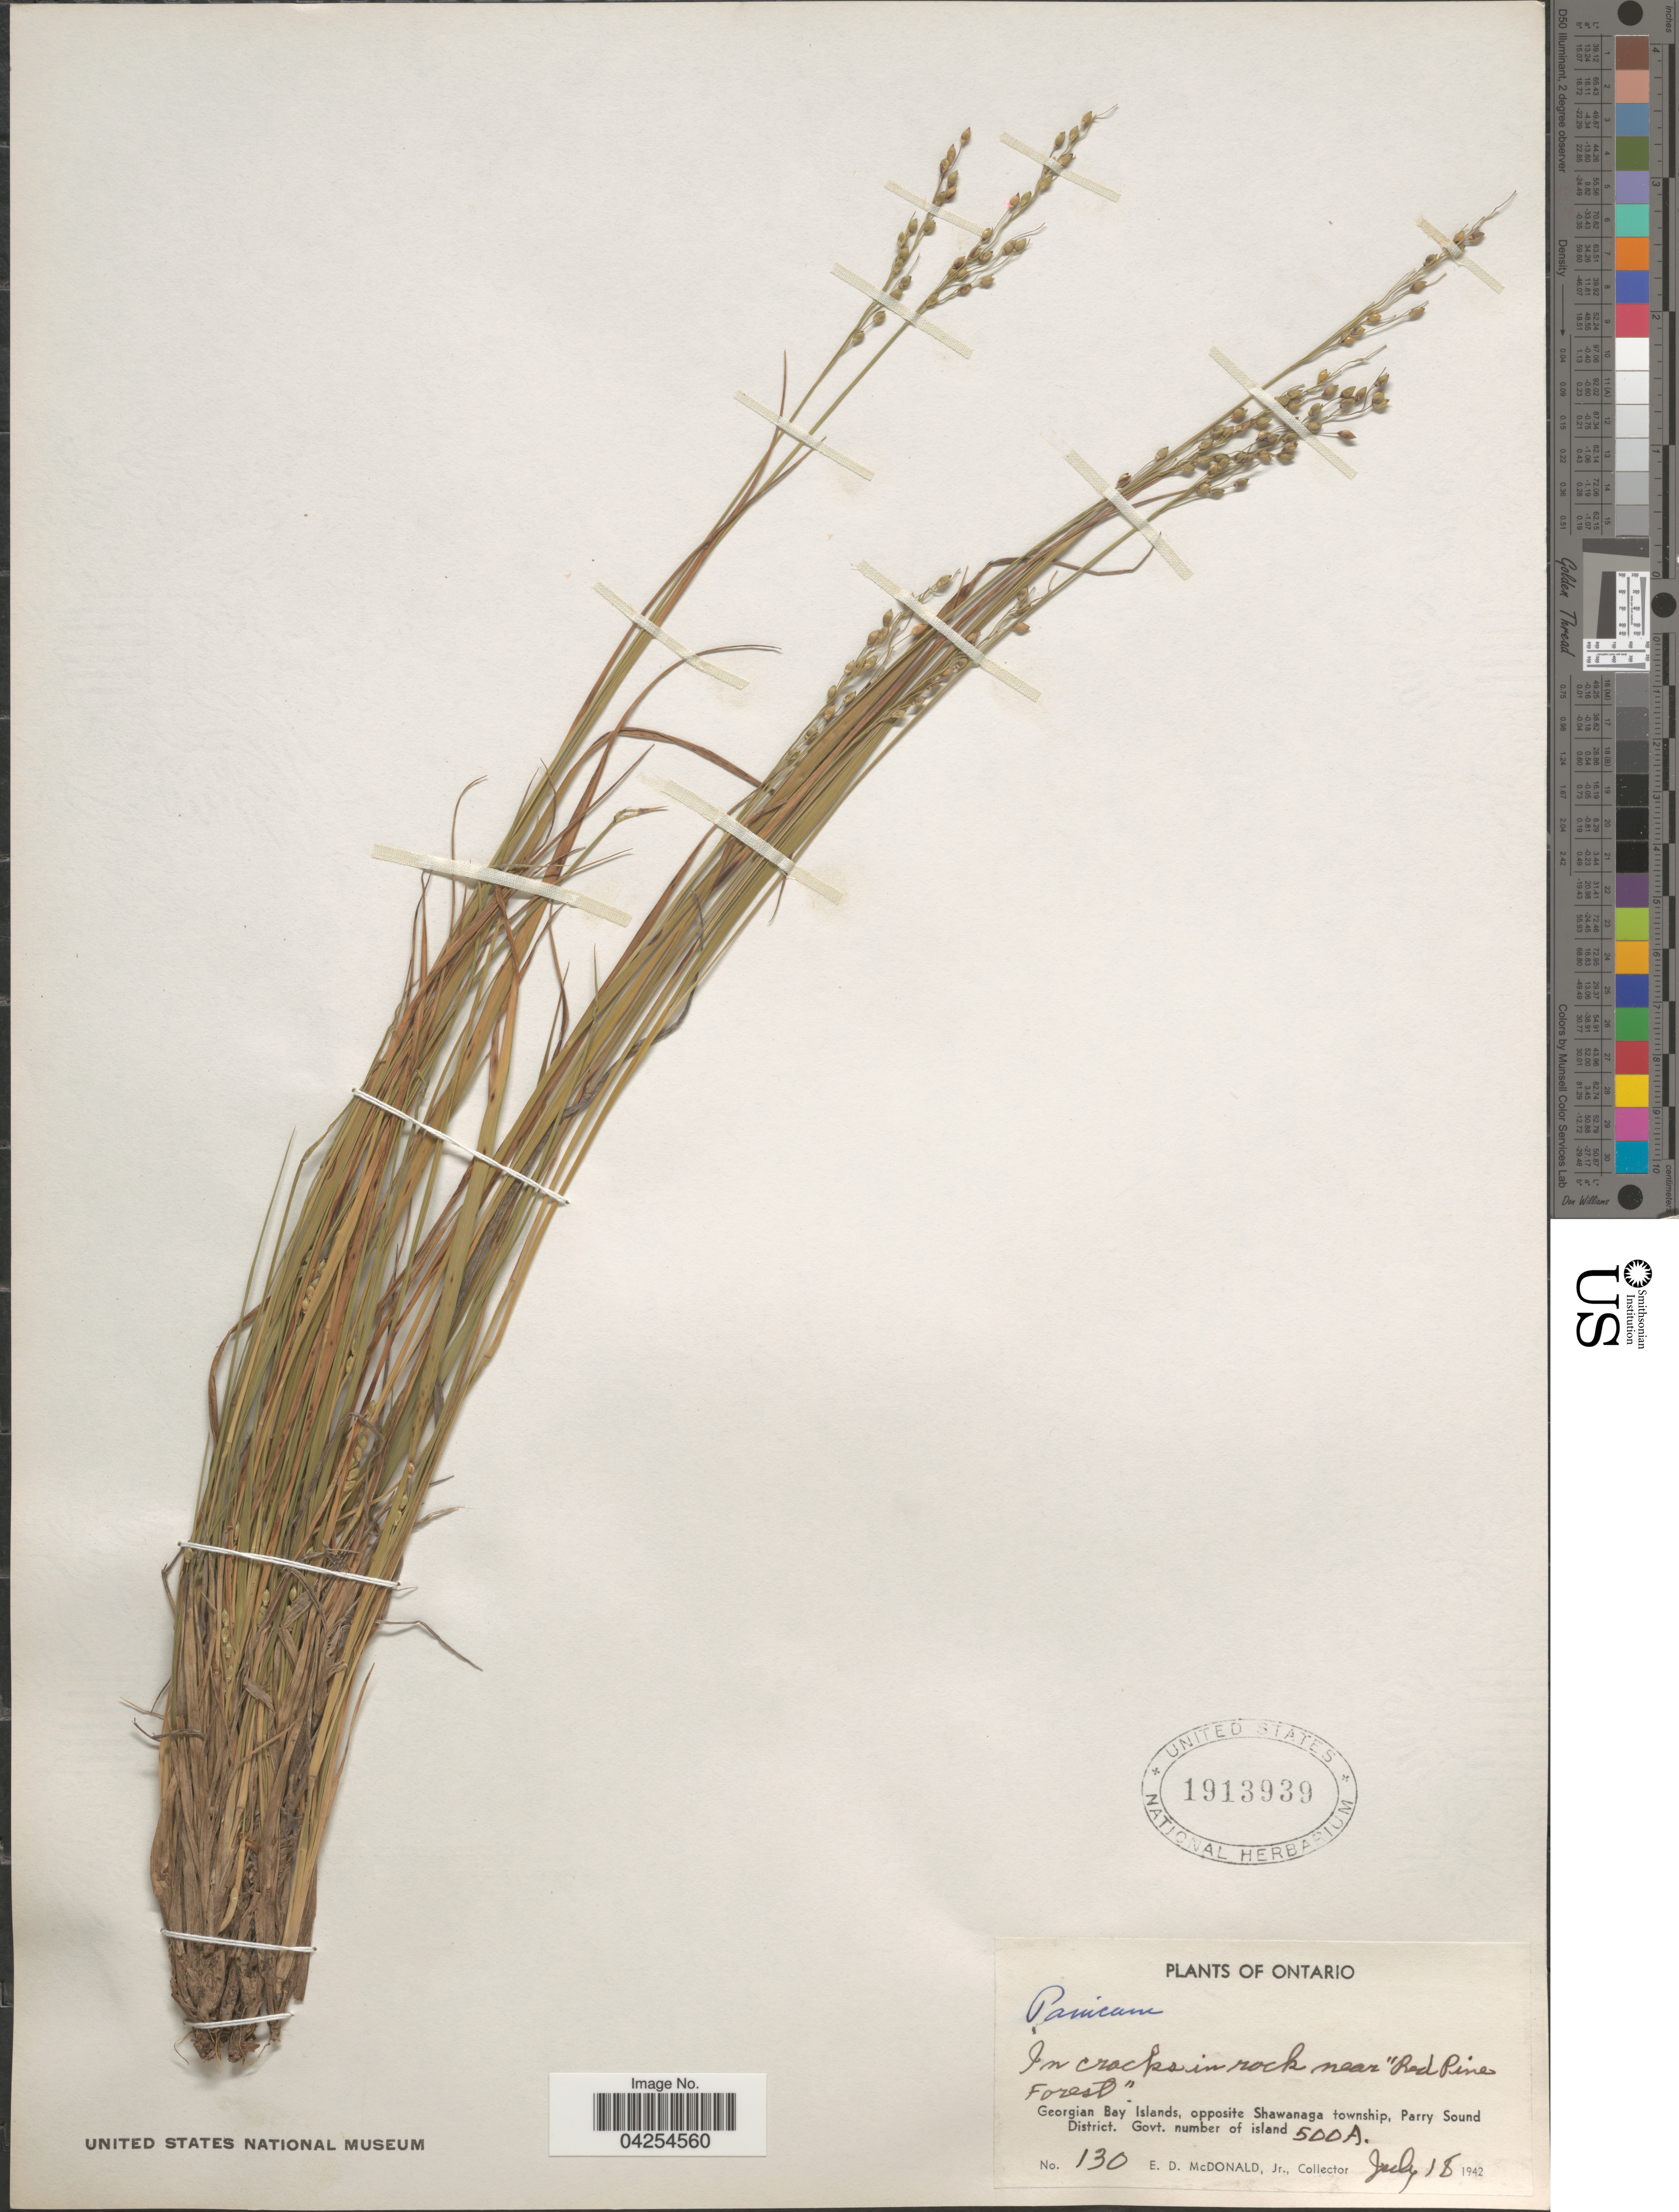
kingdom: Plantae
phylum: Tracheophyta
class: Liliopsida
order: Poales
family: Poaceae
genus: Dichanthelium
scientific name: Dichanthelium depauperatum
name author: (Muhl.) Gould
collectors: E. D. McDonald Jr.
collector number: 130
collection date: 1942-07-18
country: Canada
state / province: Ontario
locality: In cracks in rock near "Red Pine Forest". Georgian Bay Islands, opposite Shawanaga township, Parry Sound District. Govt. number of island 500A.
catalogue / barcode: US 1913939